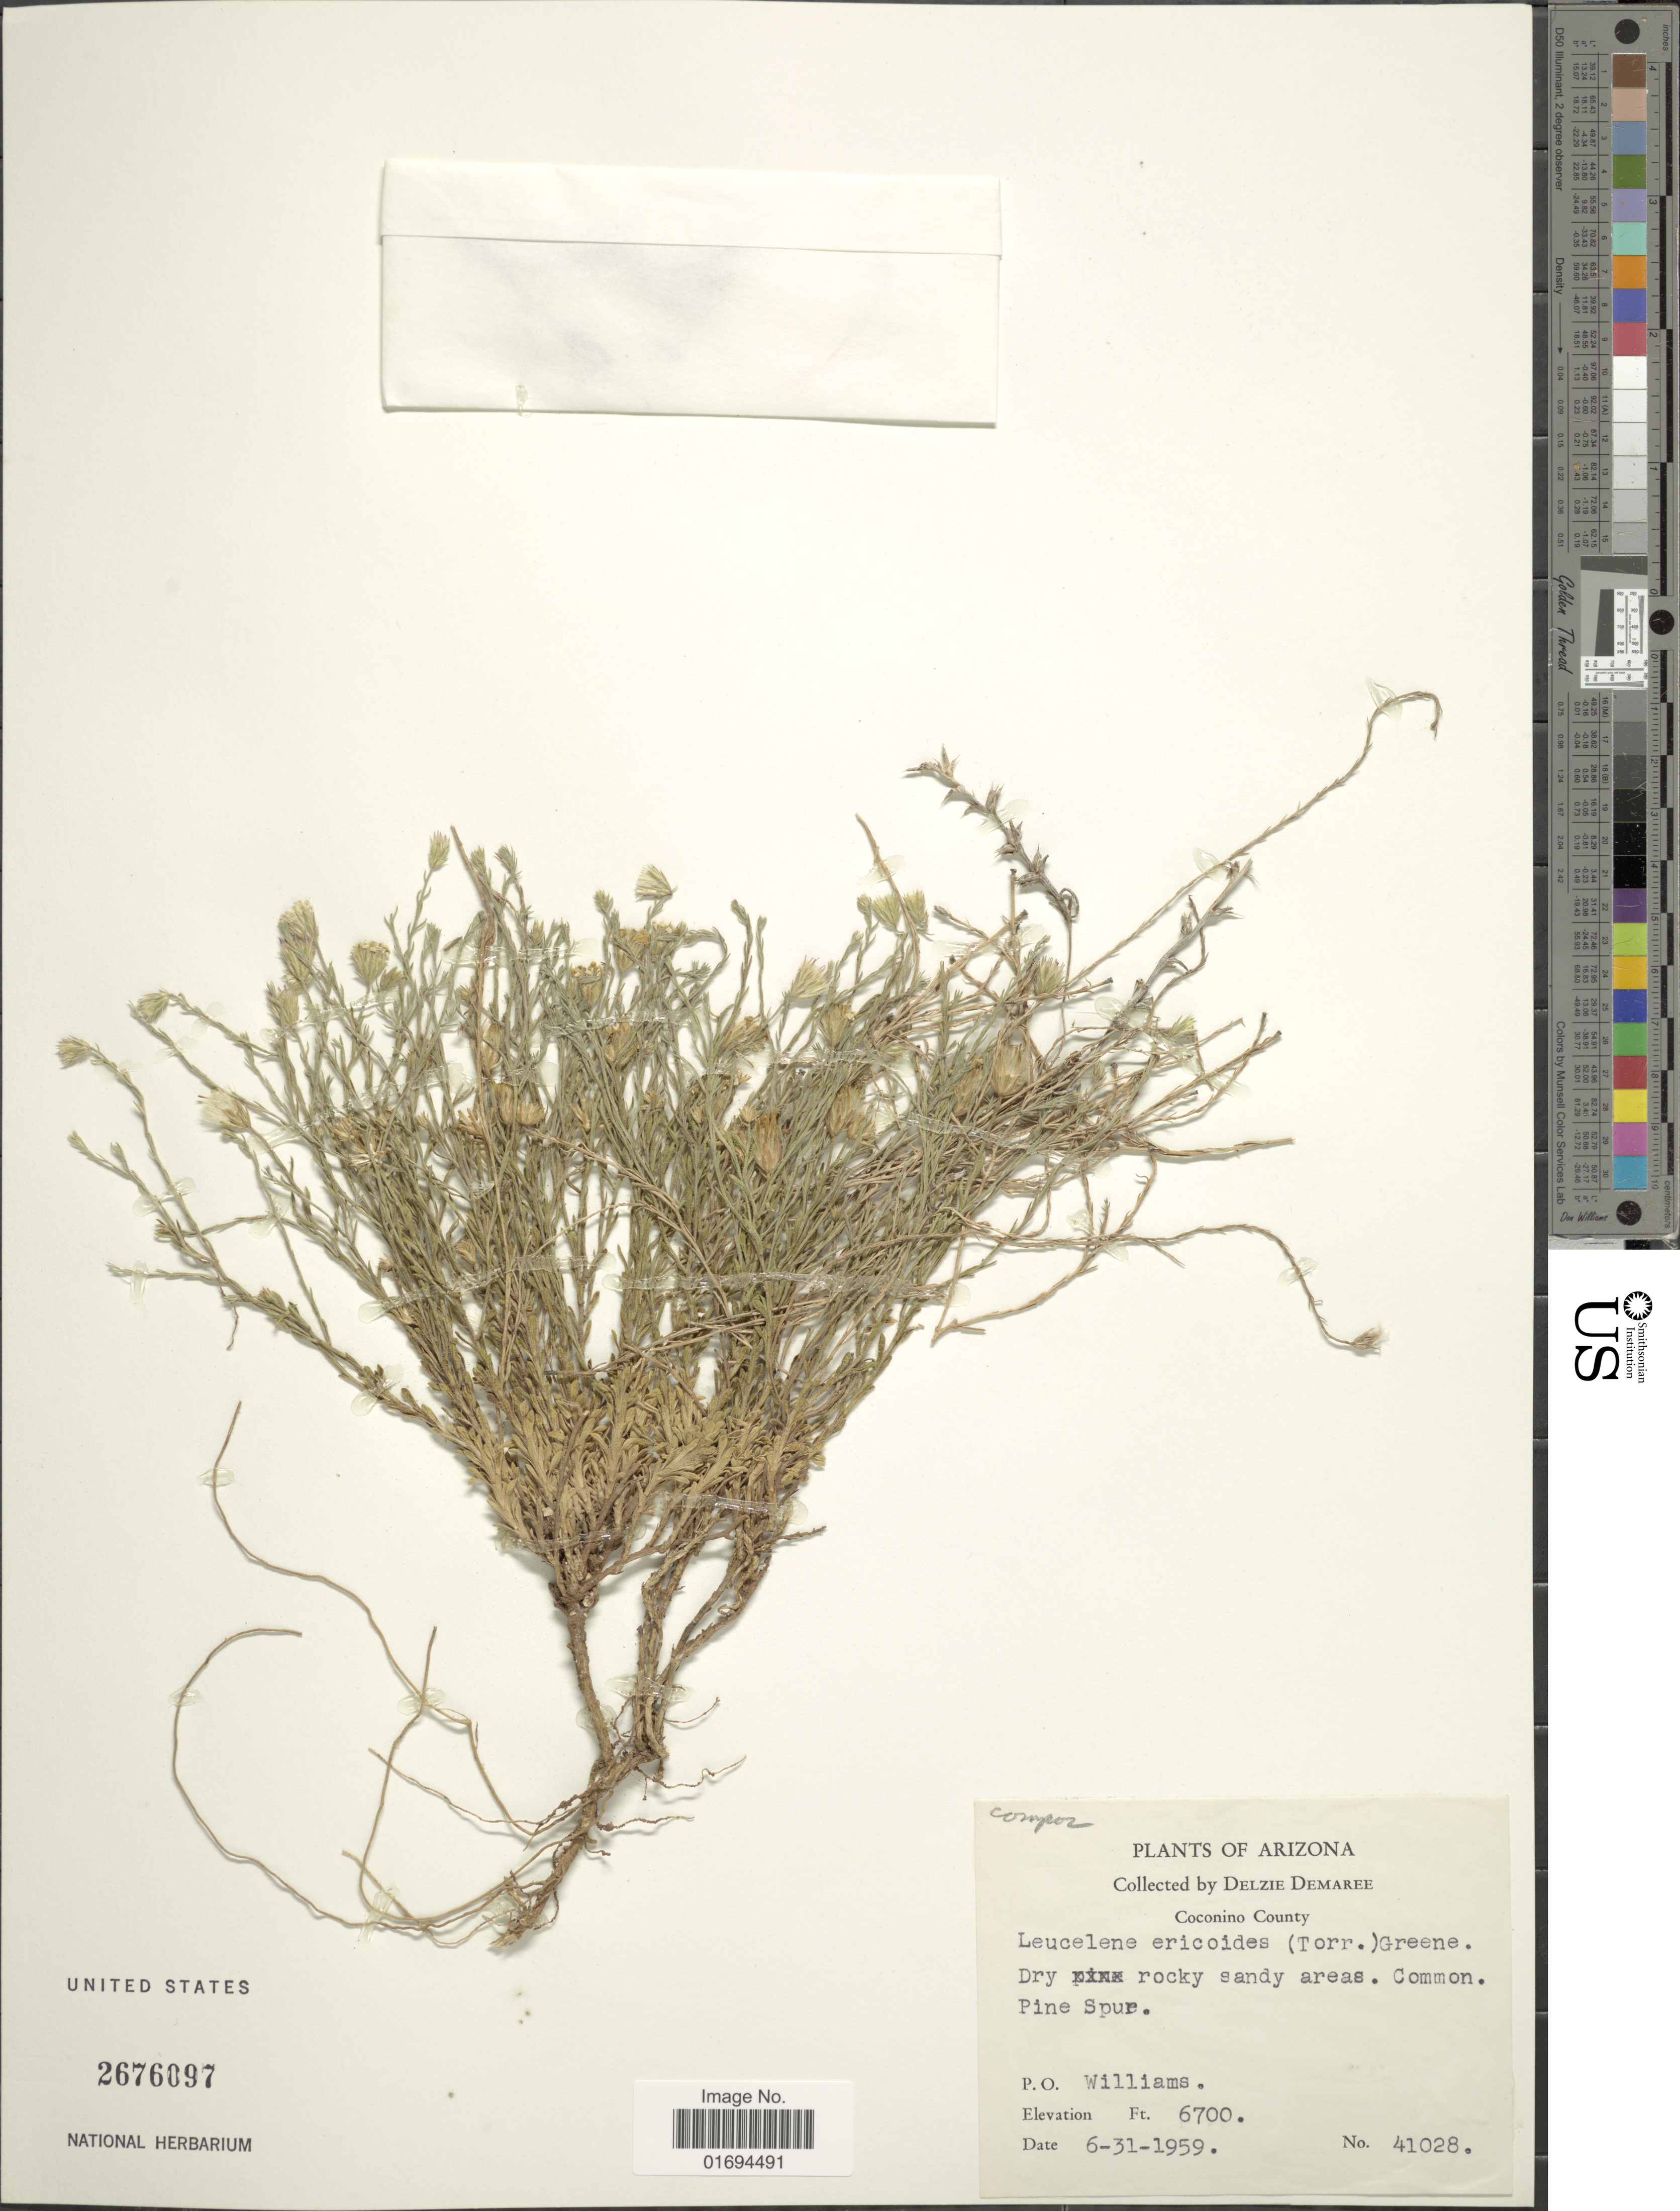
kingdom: Plantae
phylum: Tracheophyta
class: Magnoliopsida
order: Asterales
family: Asteraceae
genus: Chaetopappa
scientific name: Chaetopappa ericoides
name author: (Torr.) G.L. Nesom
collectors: D. Demaree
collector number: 41028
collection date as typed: Transcribed d/m/y: 31/6/1959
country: United States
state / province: Arizona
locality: Coconino County, P. O. Williams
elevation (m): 2042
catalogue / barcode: US 2676097